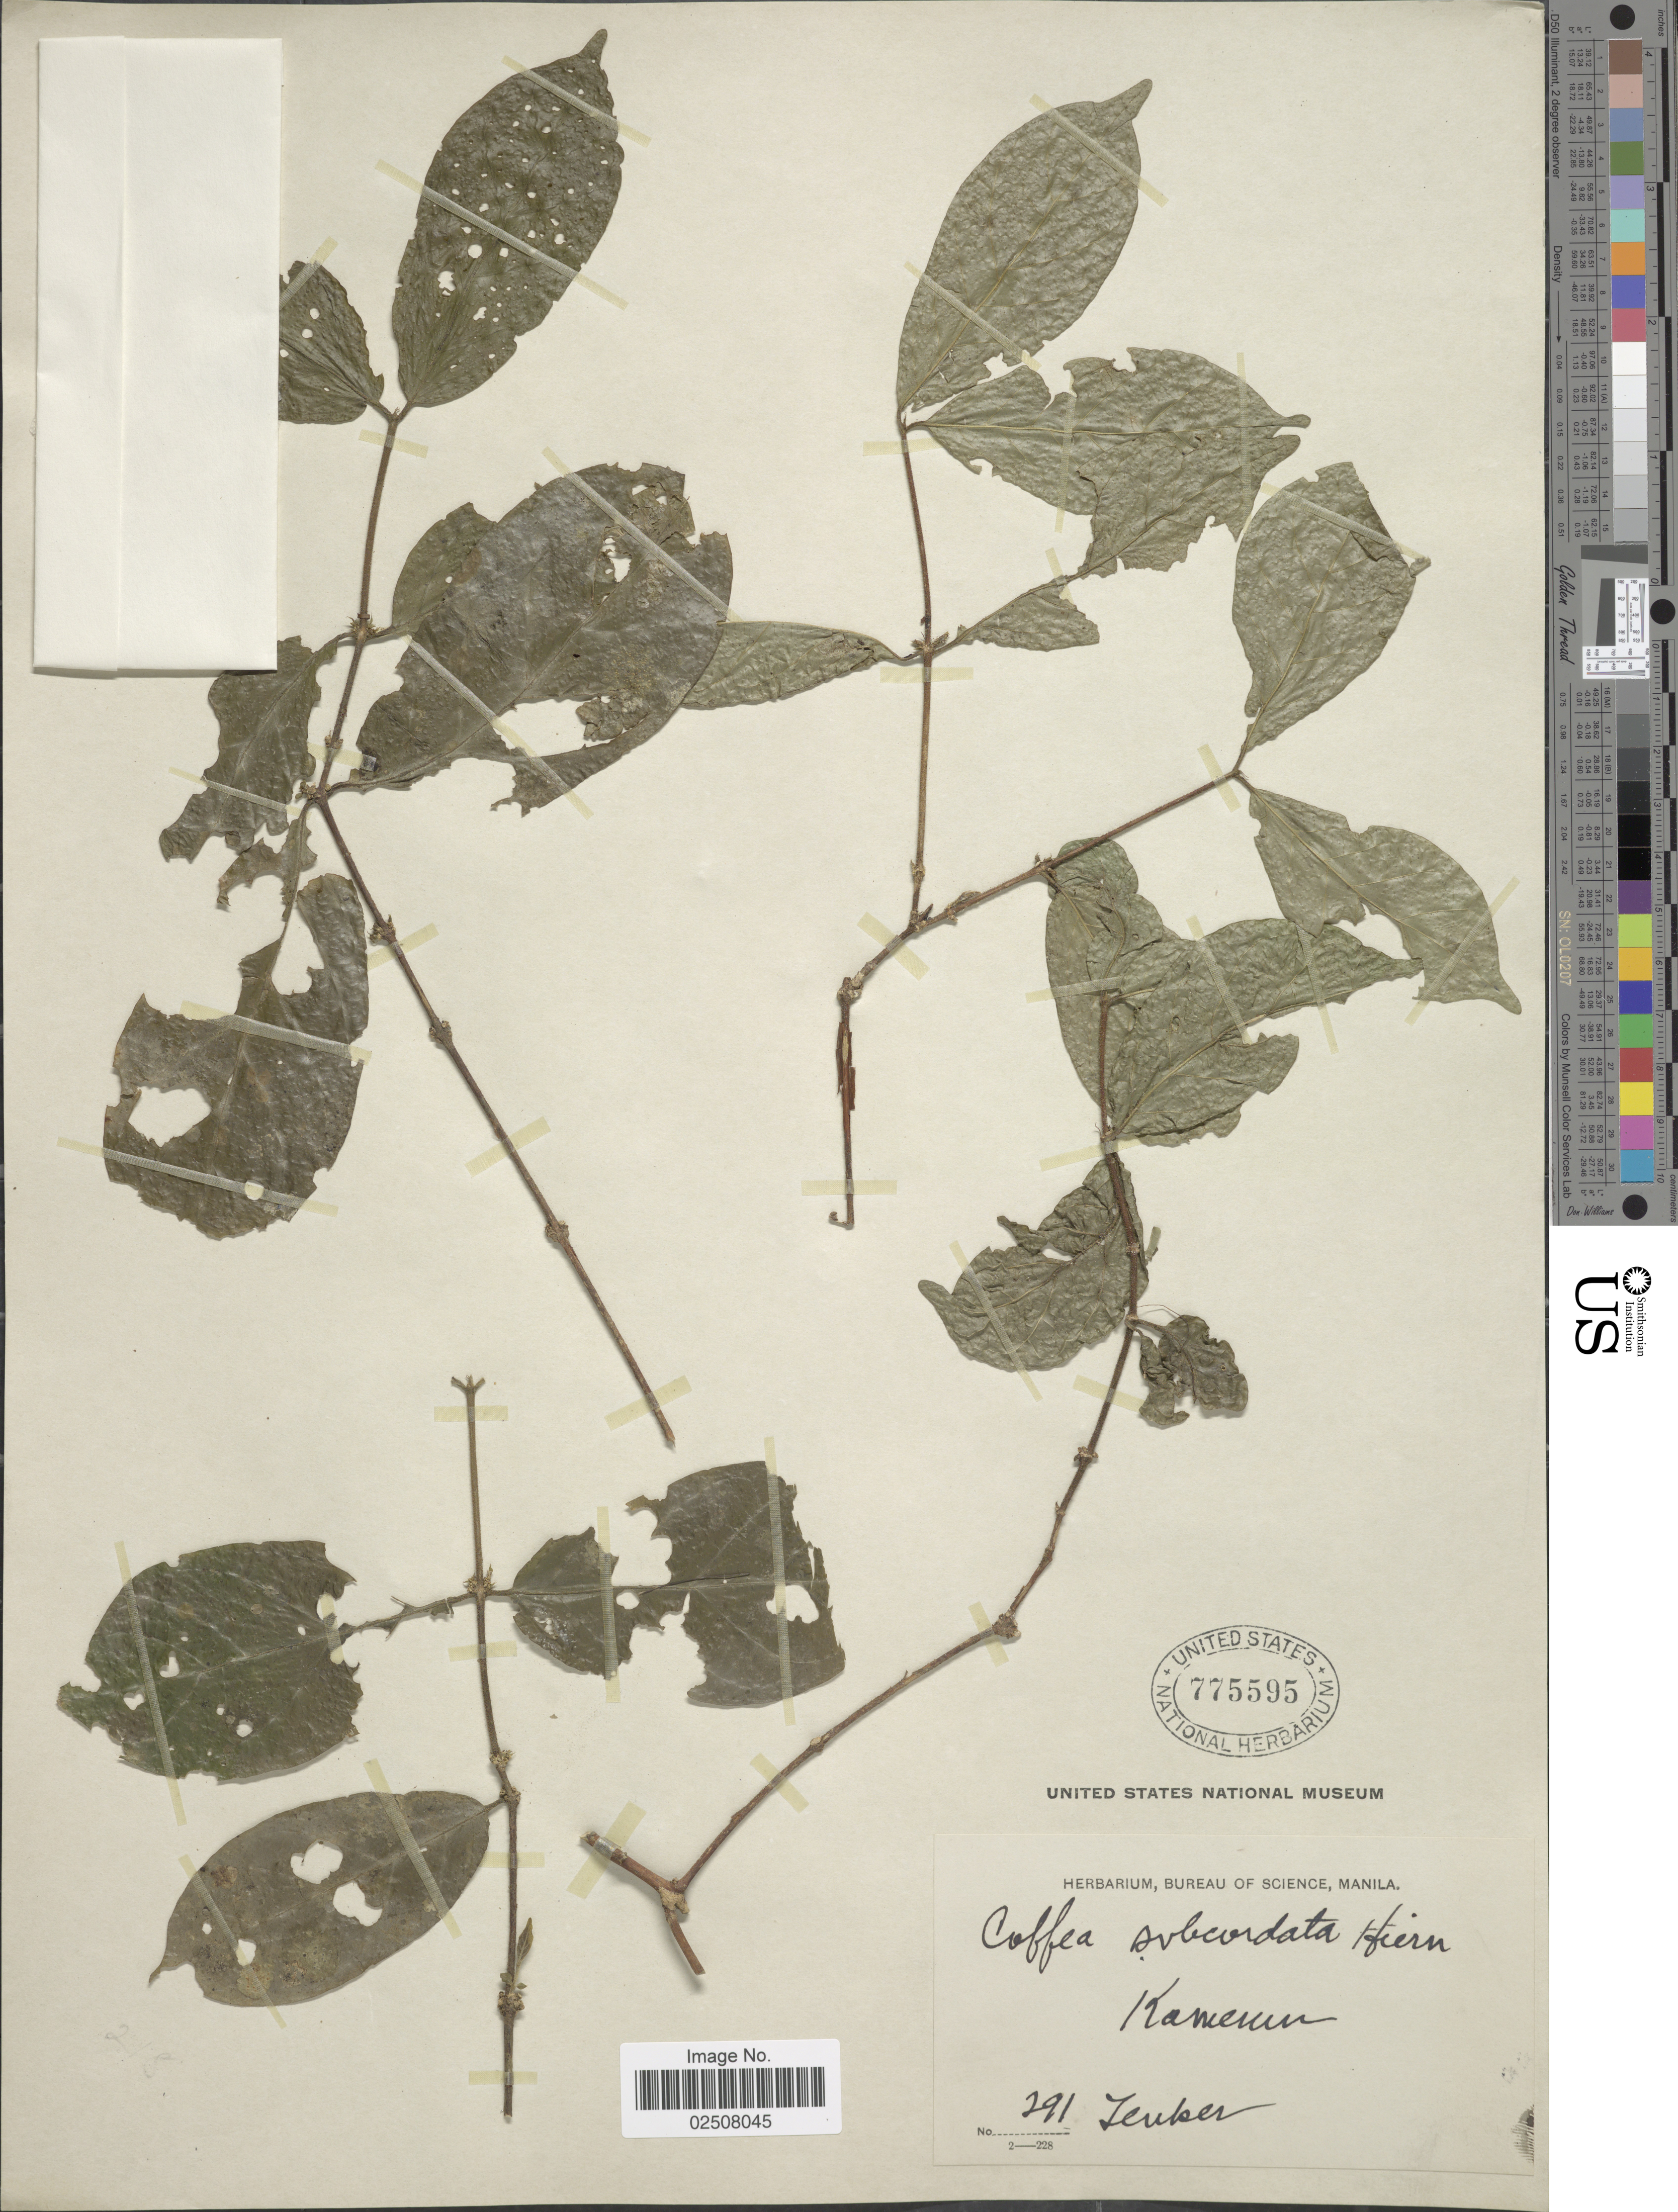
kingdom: Plantae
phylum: Tracheophyta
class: Magnoliopsida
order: Gentianales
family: Rubiaceae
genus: Coffea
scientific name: Coffea subcordata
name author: Hiern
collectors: Zenker, --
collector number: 291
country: Cameroon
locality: Kamerun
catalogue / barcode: US 775595